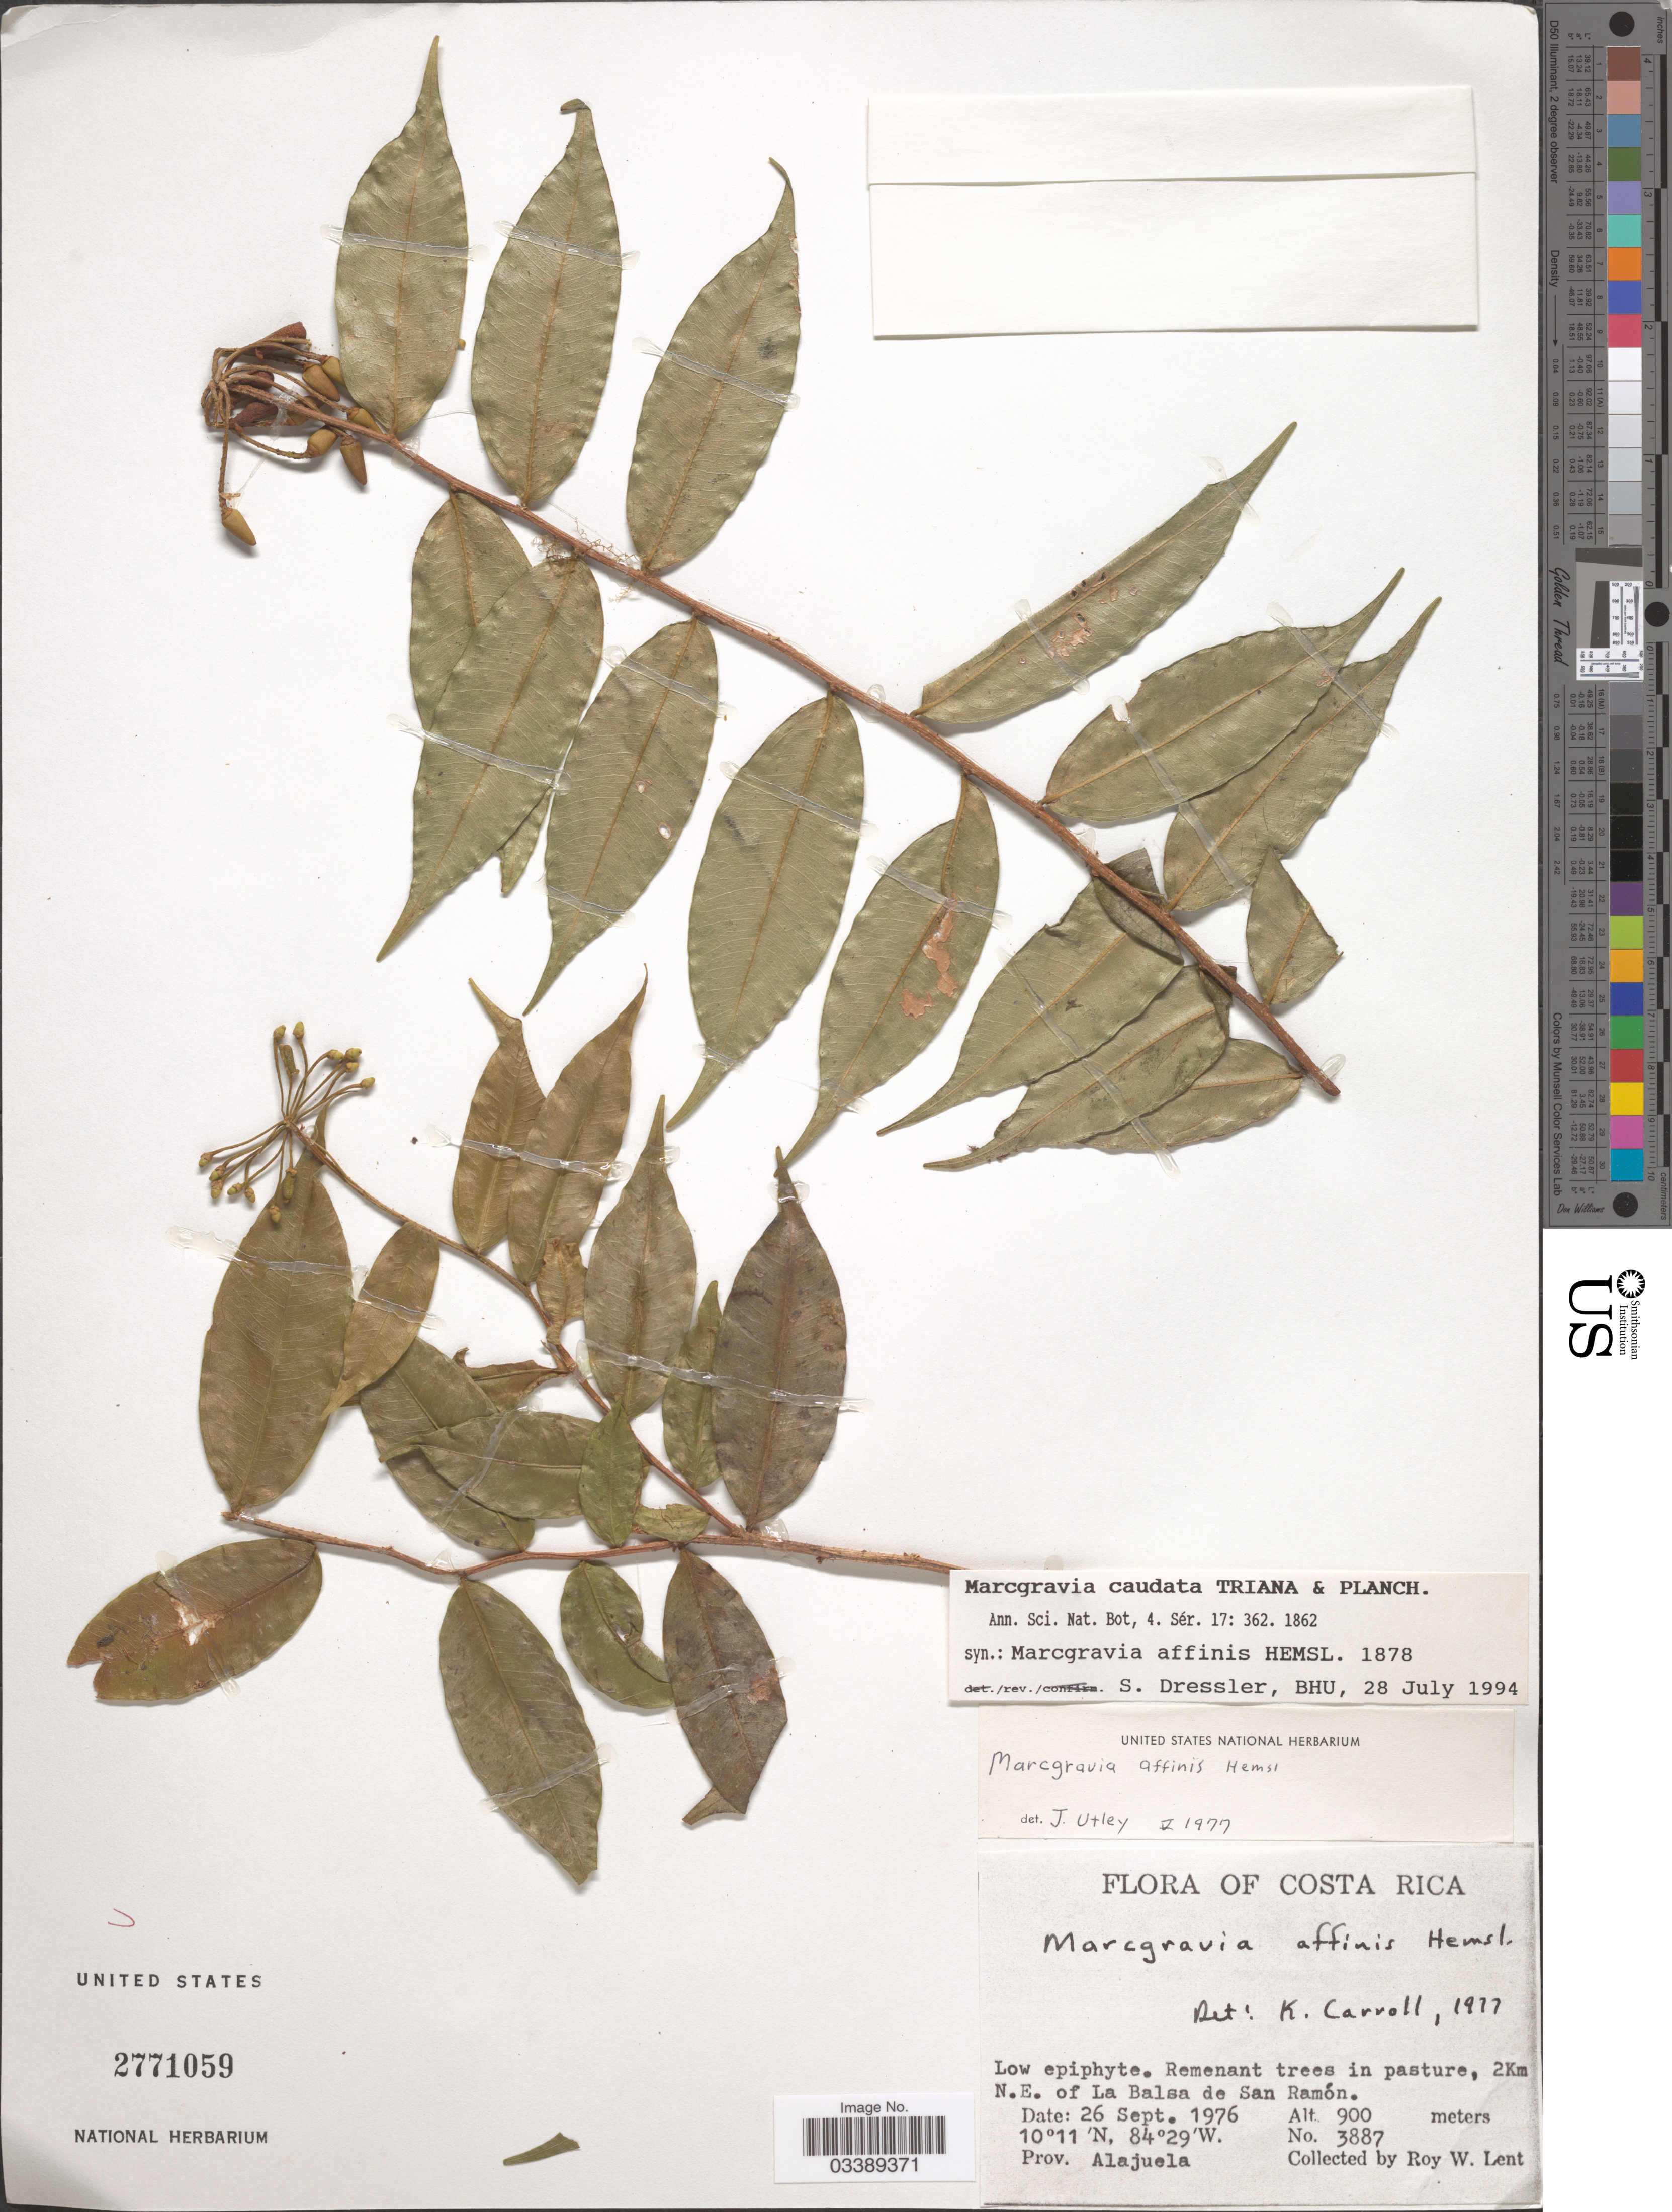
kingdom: Plantae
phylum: Tracheophyta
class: Magnoliopsida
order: Ericales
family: Marcgraviaceae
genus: Marcgravia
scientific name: Marcgravia caudata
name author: Triana & Planch.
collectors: R. W. Lent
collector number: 3887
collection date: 1976-09-26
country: Costa Rica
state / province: Alajuela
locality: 2Km N.E. of La Balsa de San Ramón.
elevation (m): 900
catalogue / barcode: US 2771059